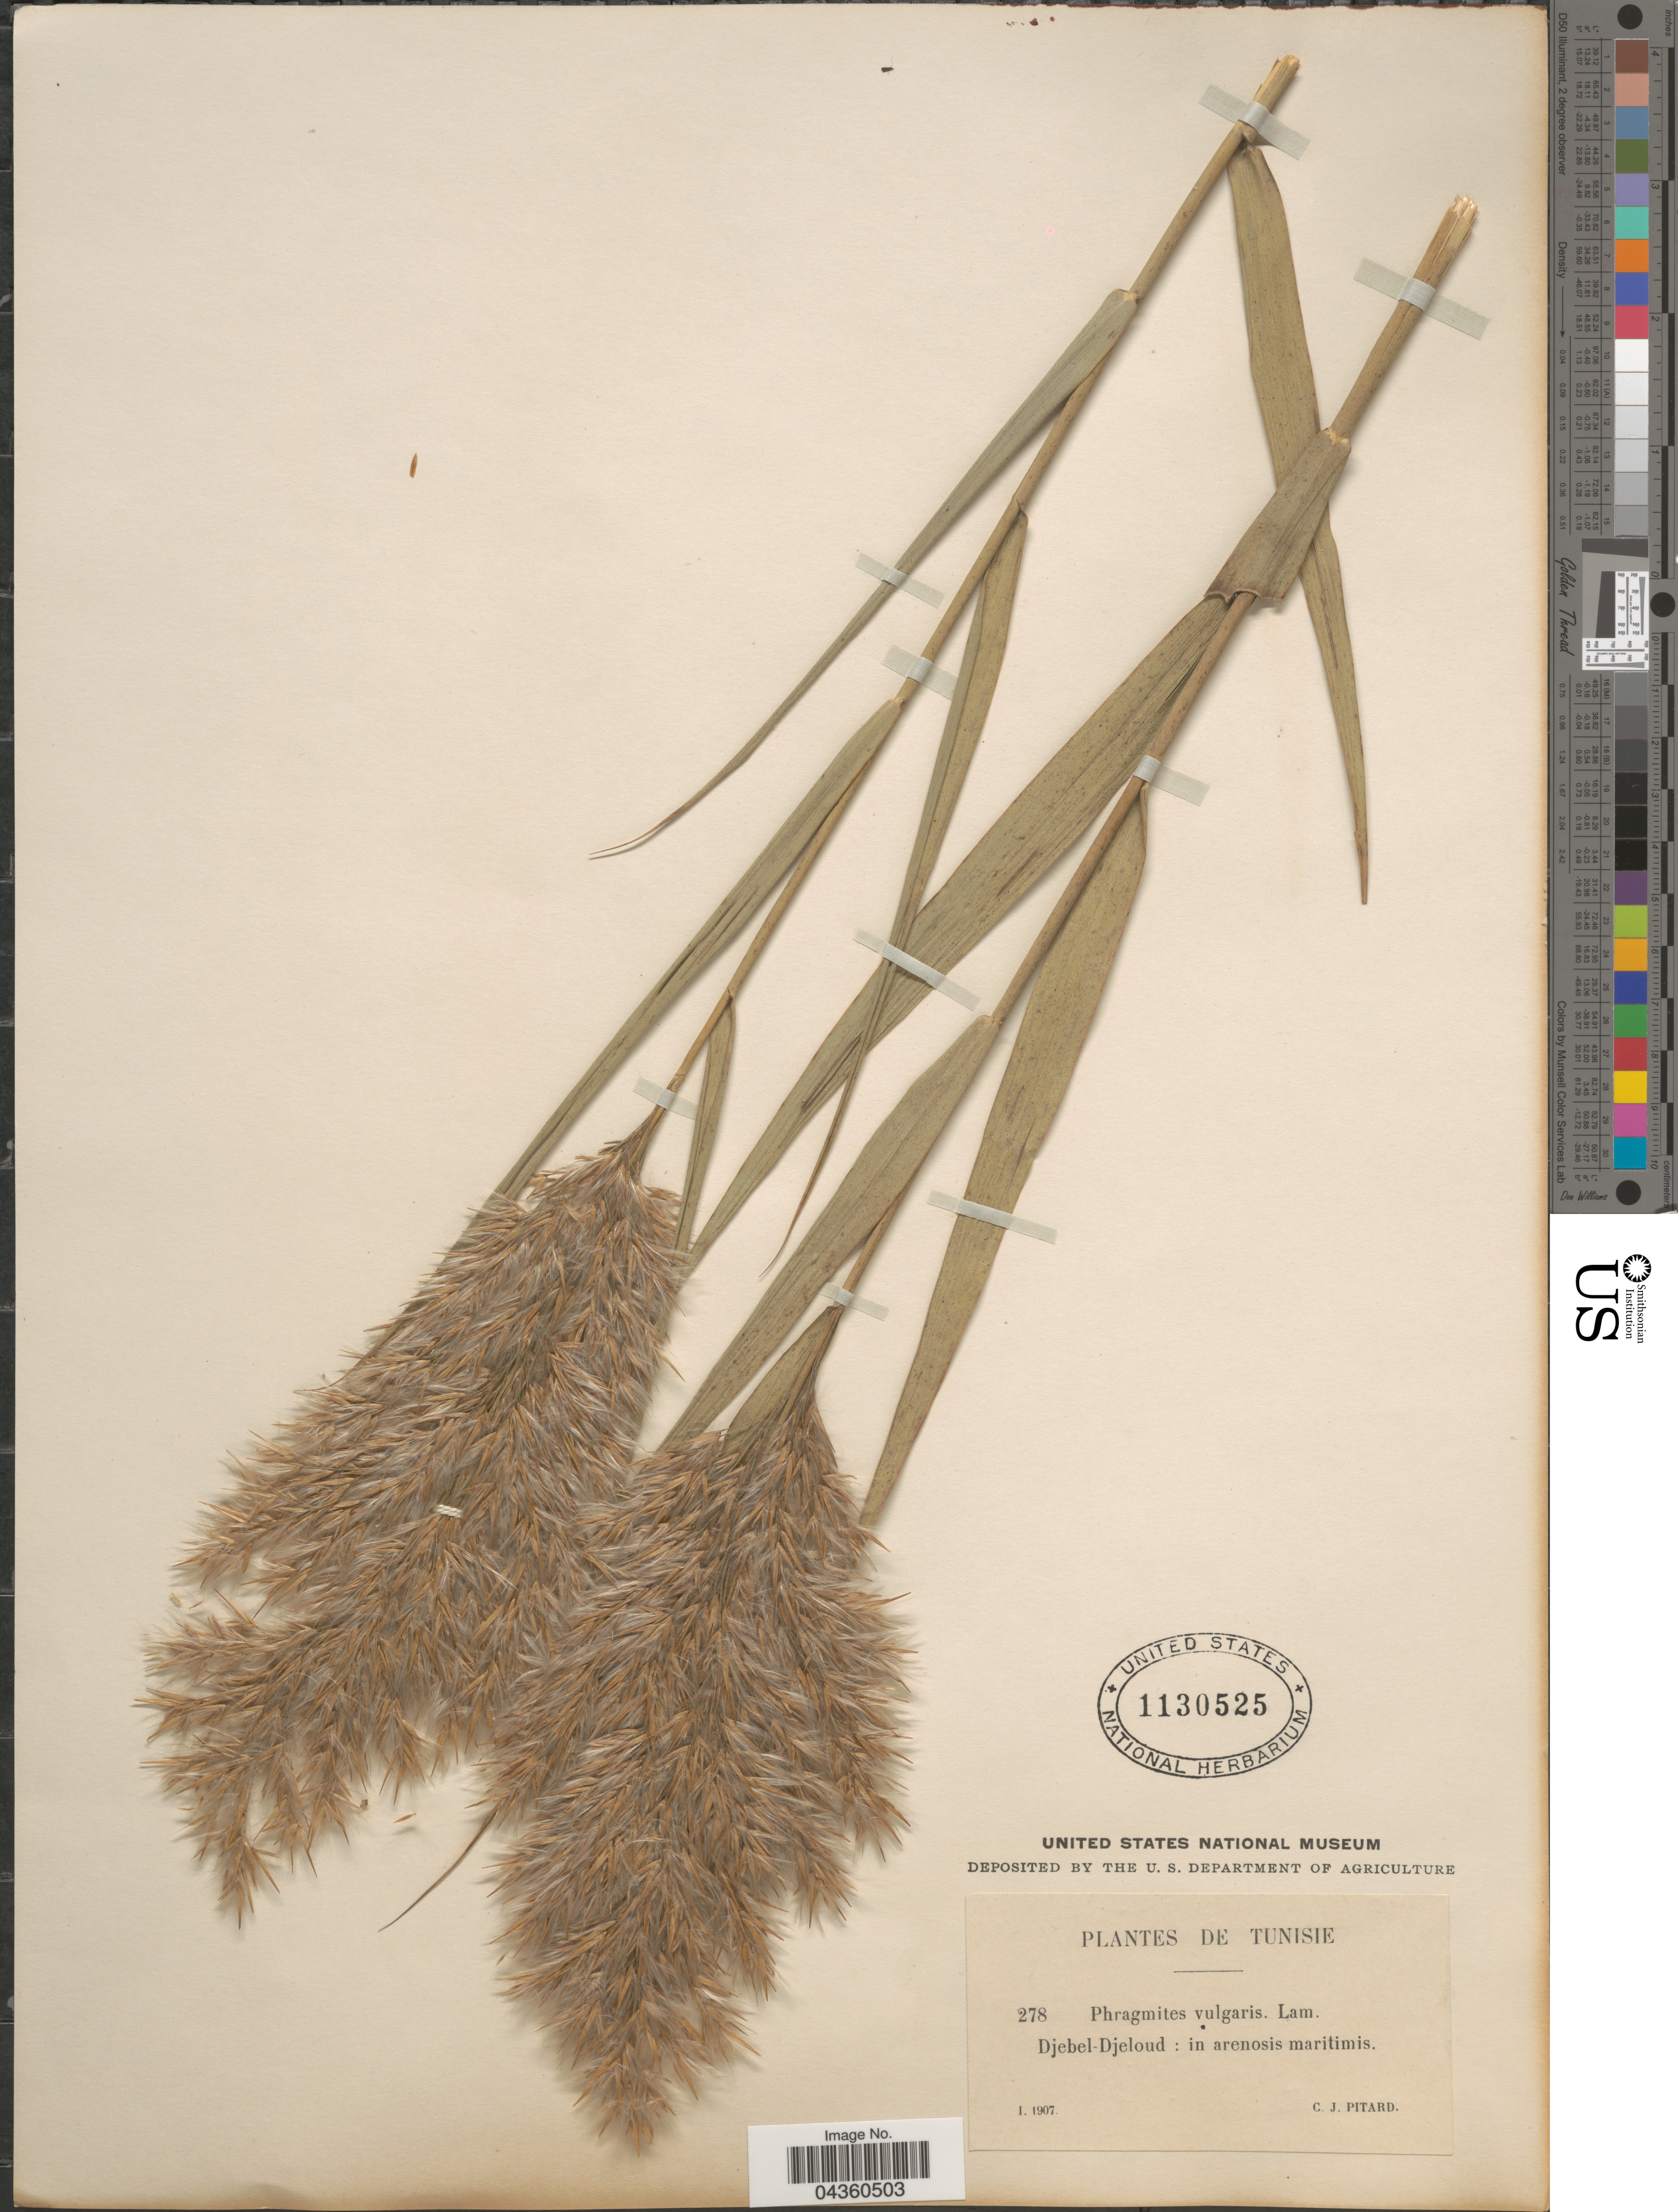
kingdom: Plantae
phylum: Tracheophyta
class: Liliopsida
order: Poales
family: Poaceae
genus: Phragmites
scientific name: Phragmites sp.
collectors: C. Pitard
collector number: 278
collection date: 1907-01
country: Tunisia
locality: Djebel-Djeloud: in arenosis maritimis.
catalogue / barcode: US 1130525